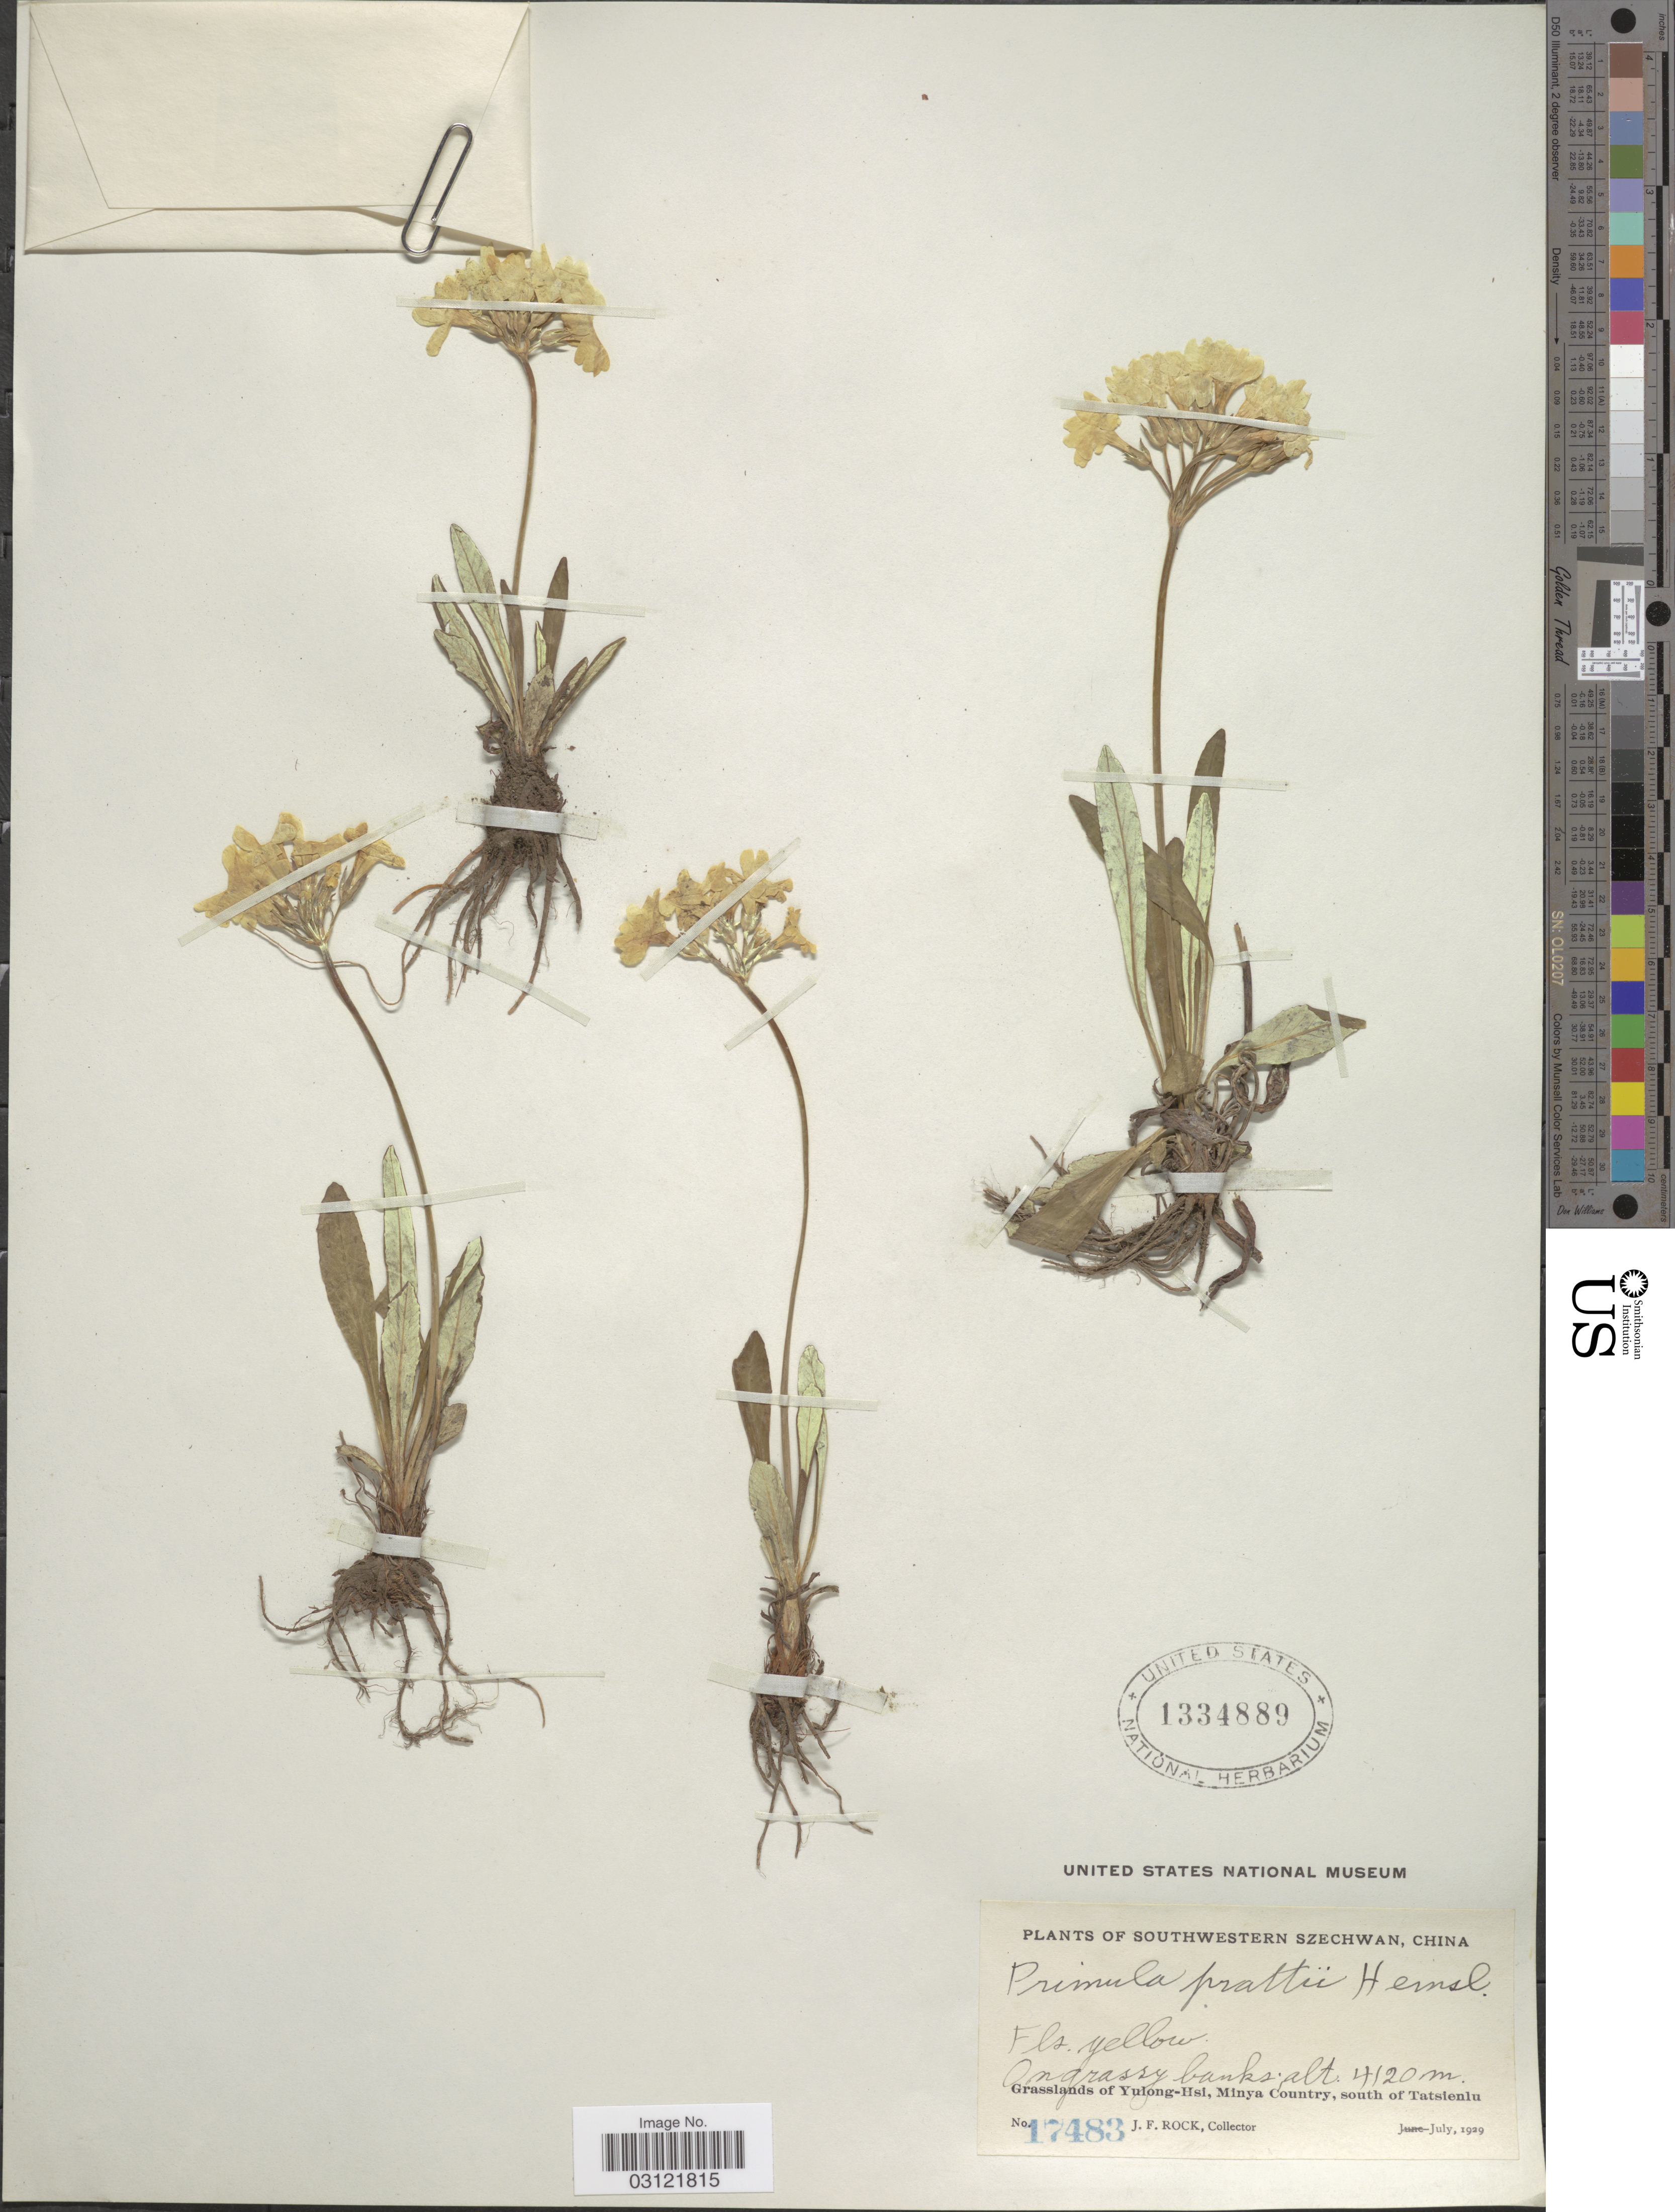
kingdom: Plantae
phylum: Tracheophyta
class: Magnoliopsida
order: Ericales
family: Primulaceae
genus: Primula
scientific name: Primula prattii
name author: Hemsl.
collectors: J. Rock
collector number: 17483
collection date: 1929-07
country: China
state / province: Sichuan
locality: Southwestern Szechwan. Grasslands of Yulong-Hsi, Minya Country, south of Tatsienlu.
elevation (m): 4120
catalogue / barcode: US 1334889